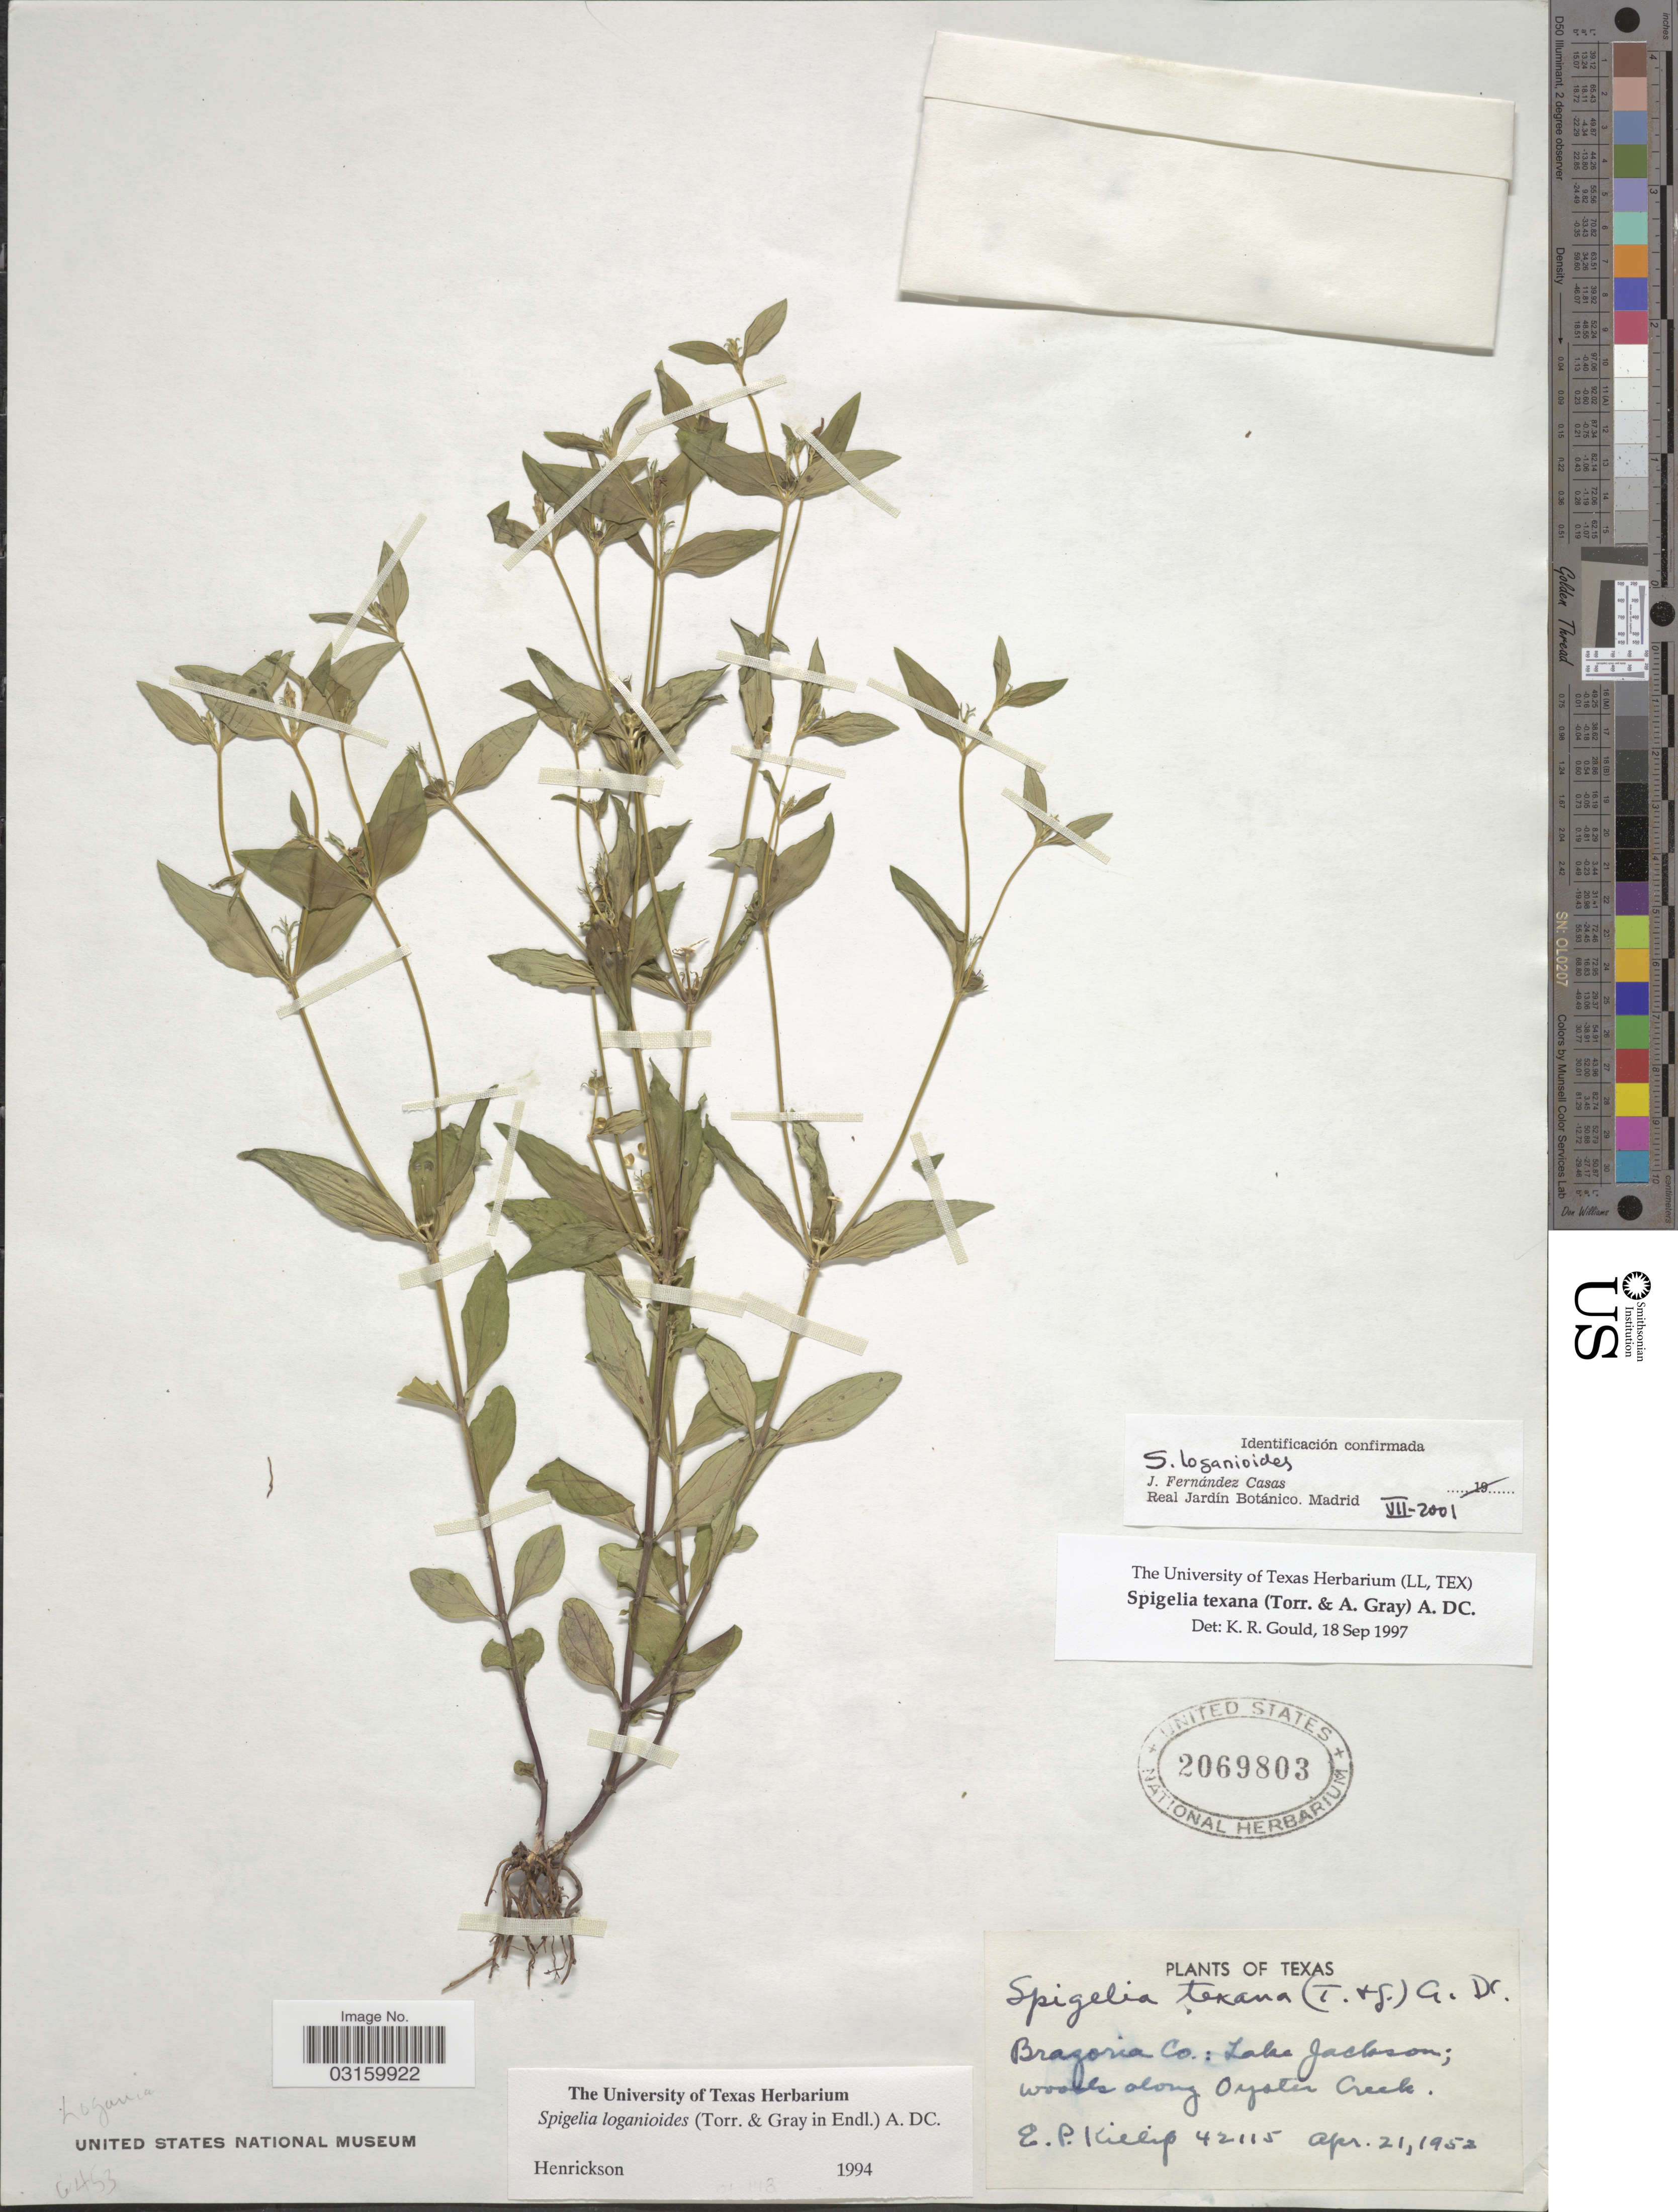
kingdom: Plantae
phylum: Tracheophyta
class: Magnoliopsida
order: Gentianales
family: Loganiaceae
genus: Spigelia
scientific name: Spigelia texana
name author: (Torr. & A. Gray) A. DC.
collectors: E. P. Killip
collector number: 42115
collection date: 1952-04-21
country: United States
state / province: Texas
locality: Brazoria Co.: Lake Jackson; woods along Oyster Creek.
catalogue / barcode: US 2069803